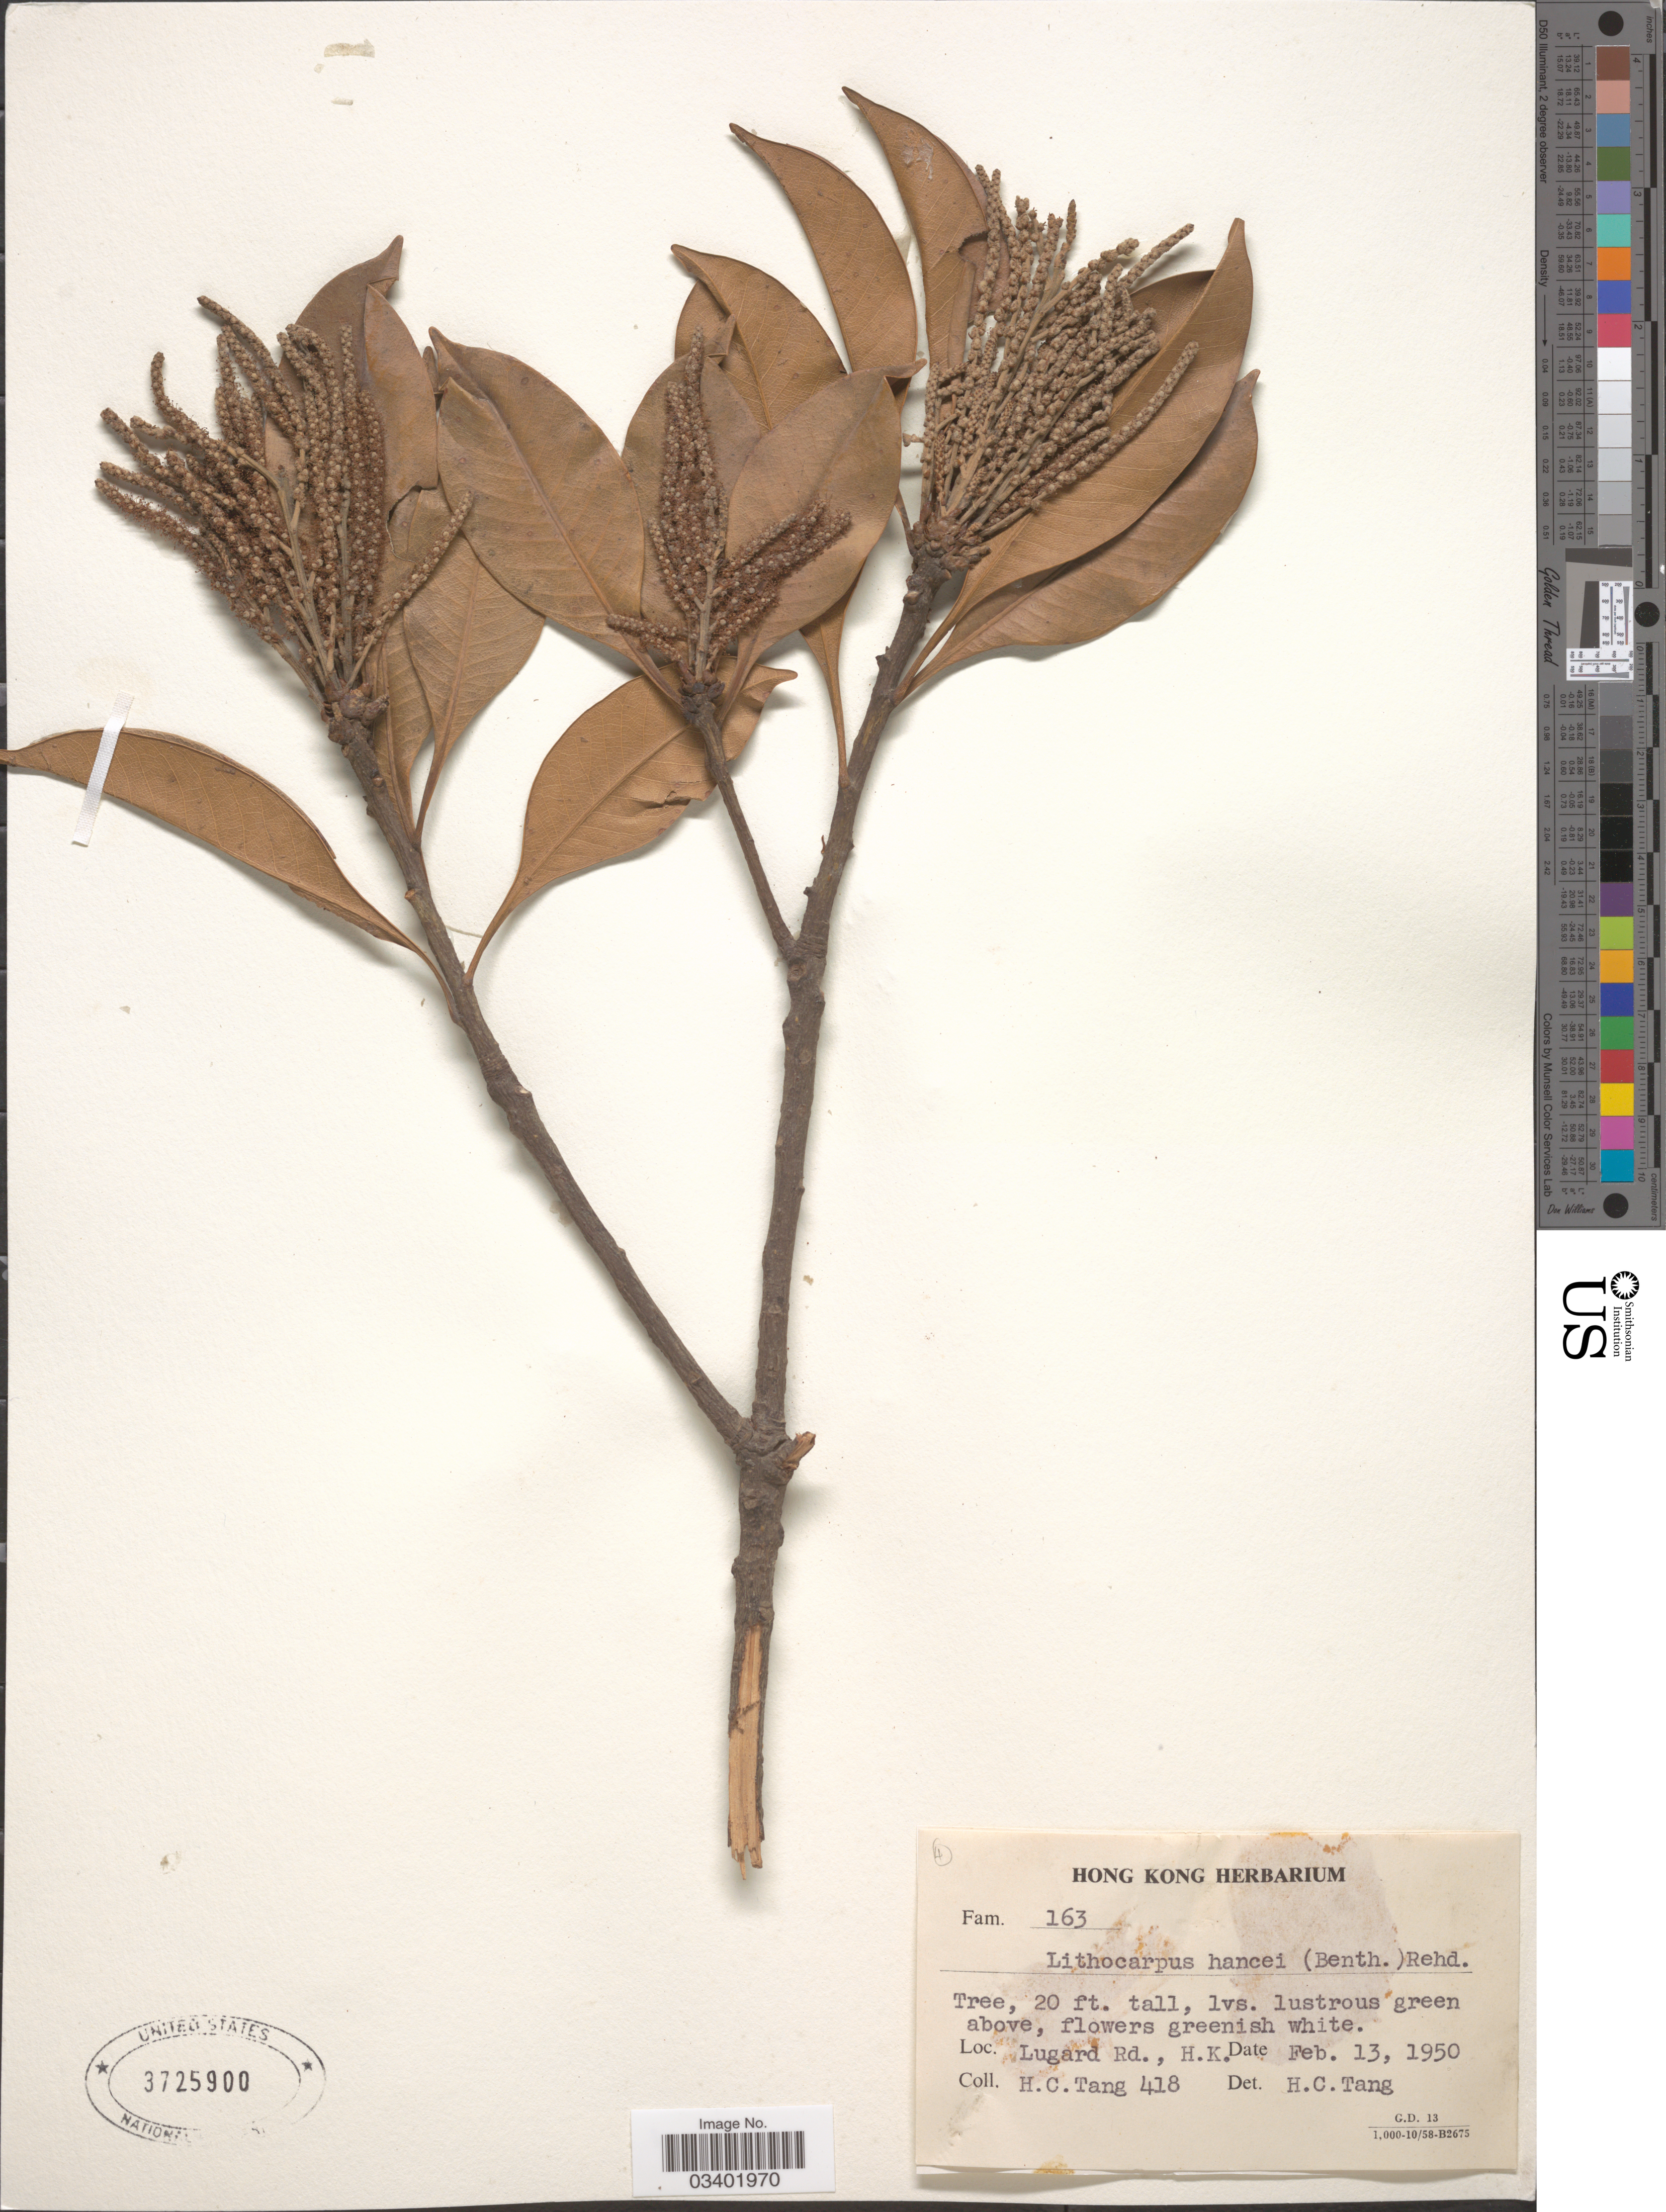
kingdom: Plantae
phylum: Tracheophyta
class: Magnoliopsida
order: Fagales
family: Fagaceae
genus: Lithocarpus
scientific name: Lithocarpus hancei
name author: (Benth.) Rehder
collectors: H. Tang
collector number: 418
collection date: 1950-02-13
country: China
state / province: Hong Kong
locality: Lugard Rd., H. K.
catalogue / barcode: US 3725900